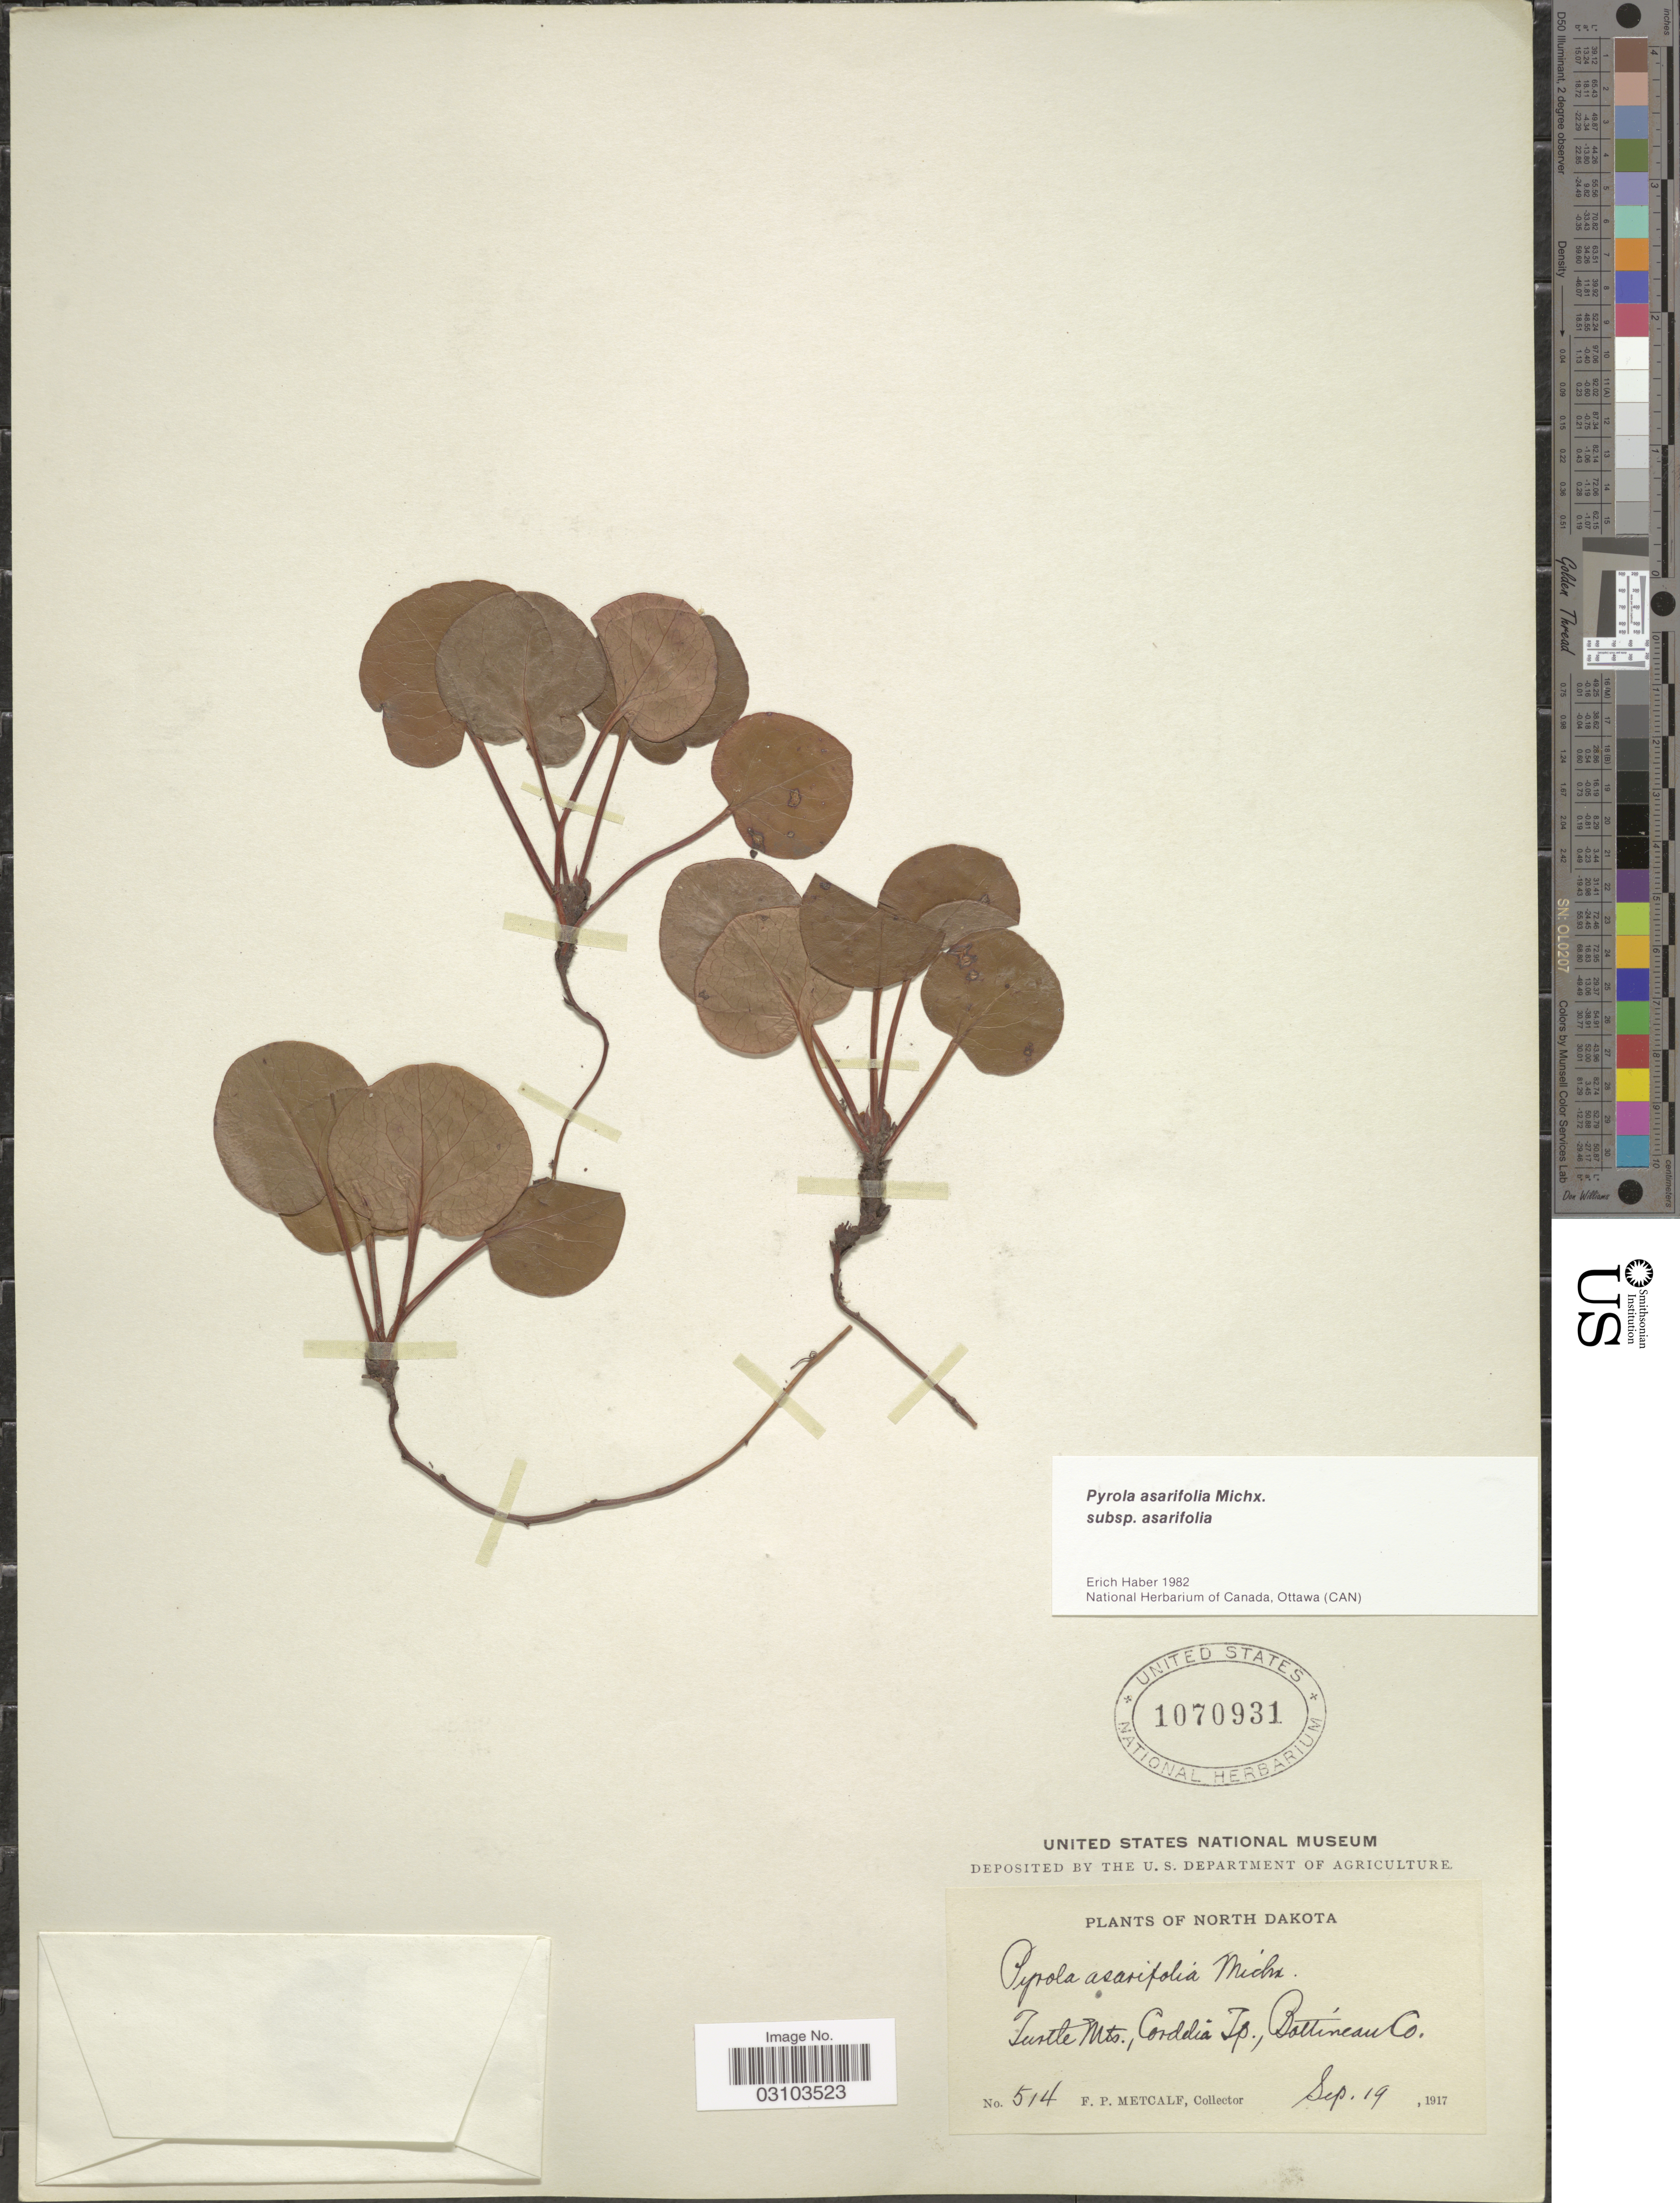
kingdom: Plantae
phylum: Tracheophyta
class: Magnoliopsida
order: Ericales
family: Ericaceae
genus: Pyrola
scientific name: Pyrola asarifolia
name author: Michx.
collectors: F. Metcalf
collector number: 514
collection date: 1917-09-19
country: United States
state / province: North Dakota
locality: Turtle Mts., Cordelia Tp., Bottineau Co.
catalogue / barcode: US 1070931